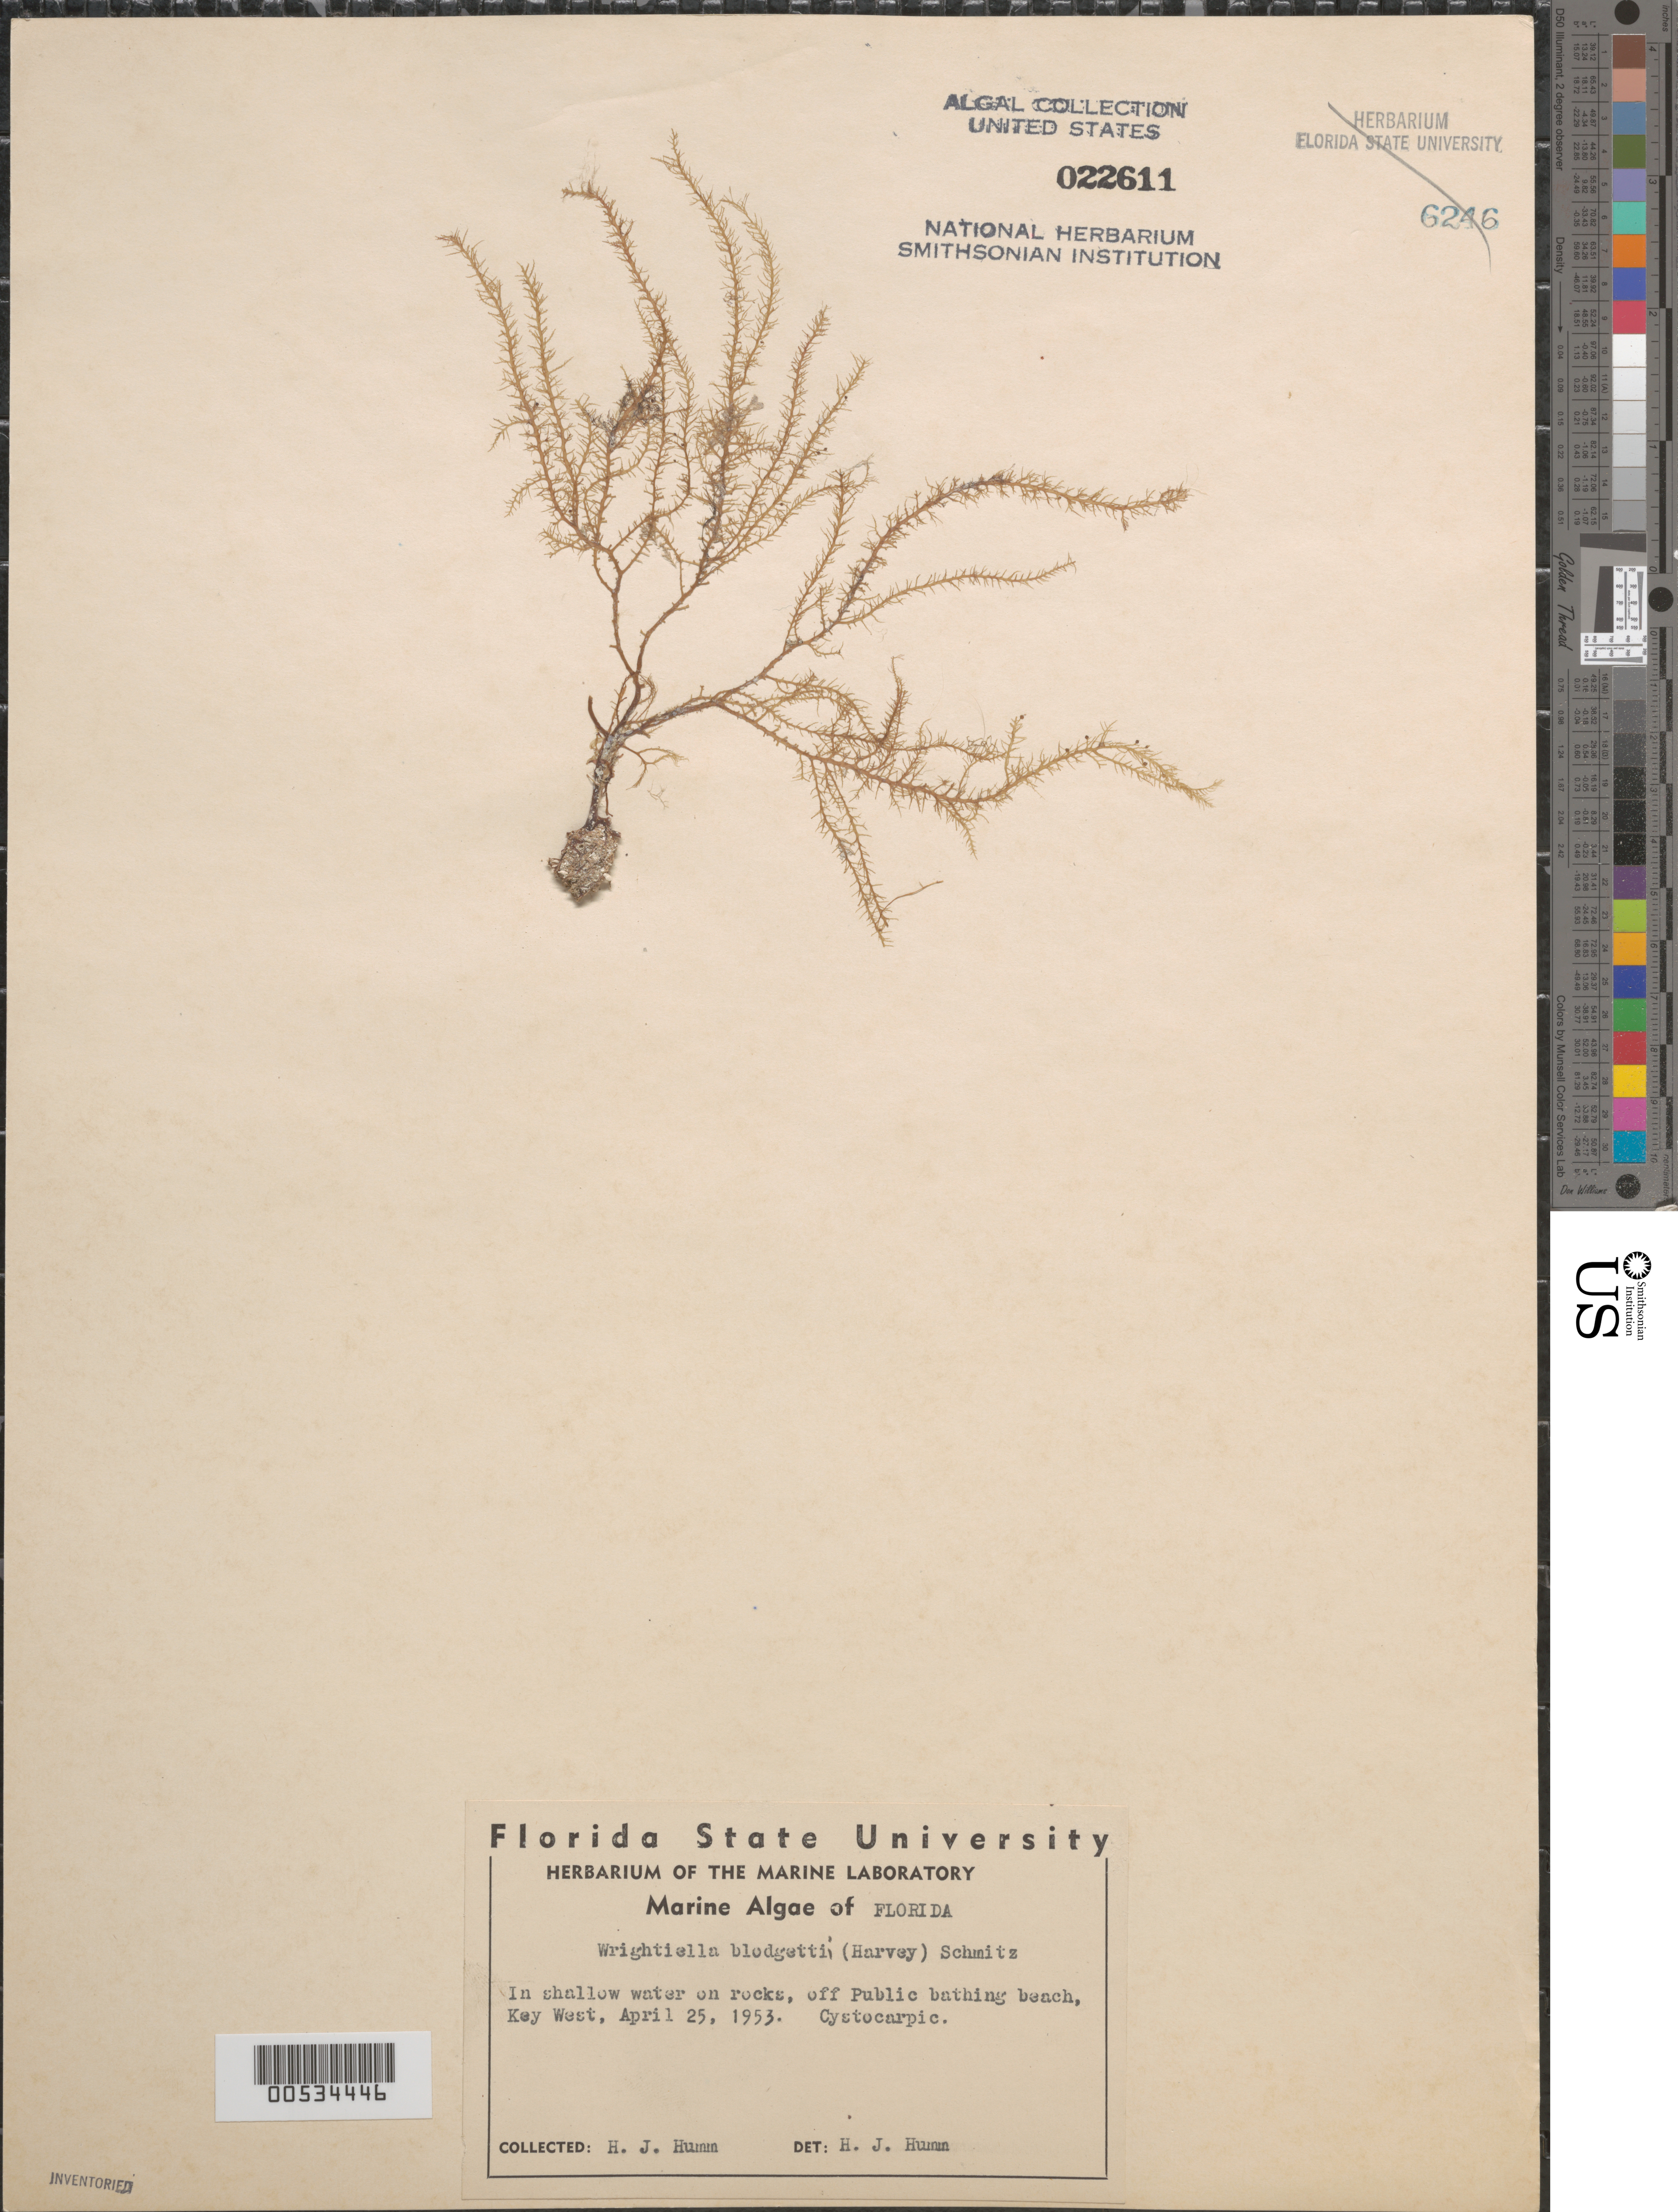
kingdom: Plantae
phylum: Rhodophyta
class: Florideophyceae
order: Ceramiales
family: Rhodomelaceae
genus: Wrightiella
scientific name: Wrightiella blodgettii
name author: (Harv.) F. Schmitz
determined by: Humm, Harold J.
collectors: H. J. Humm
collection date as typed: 25 Apr 1953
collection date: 1953-04-25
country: United States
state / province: Florida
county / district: Monroe County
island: Key West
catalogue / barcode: US 22611